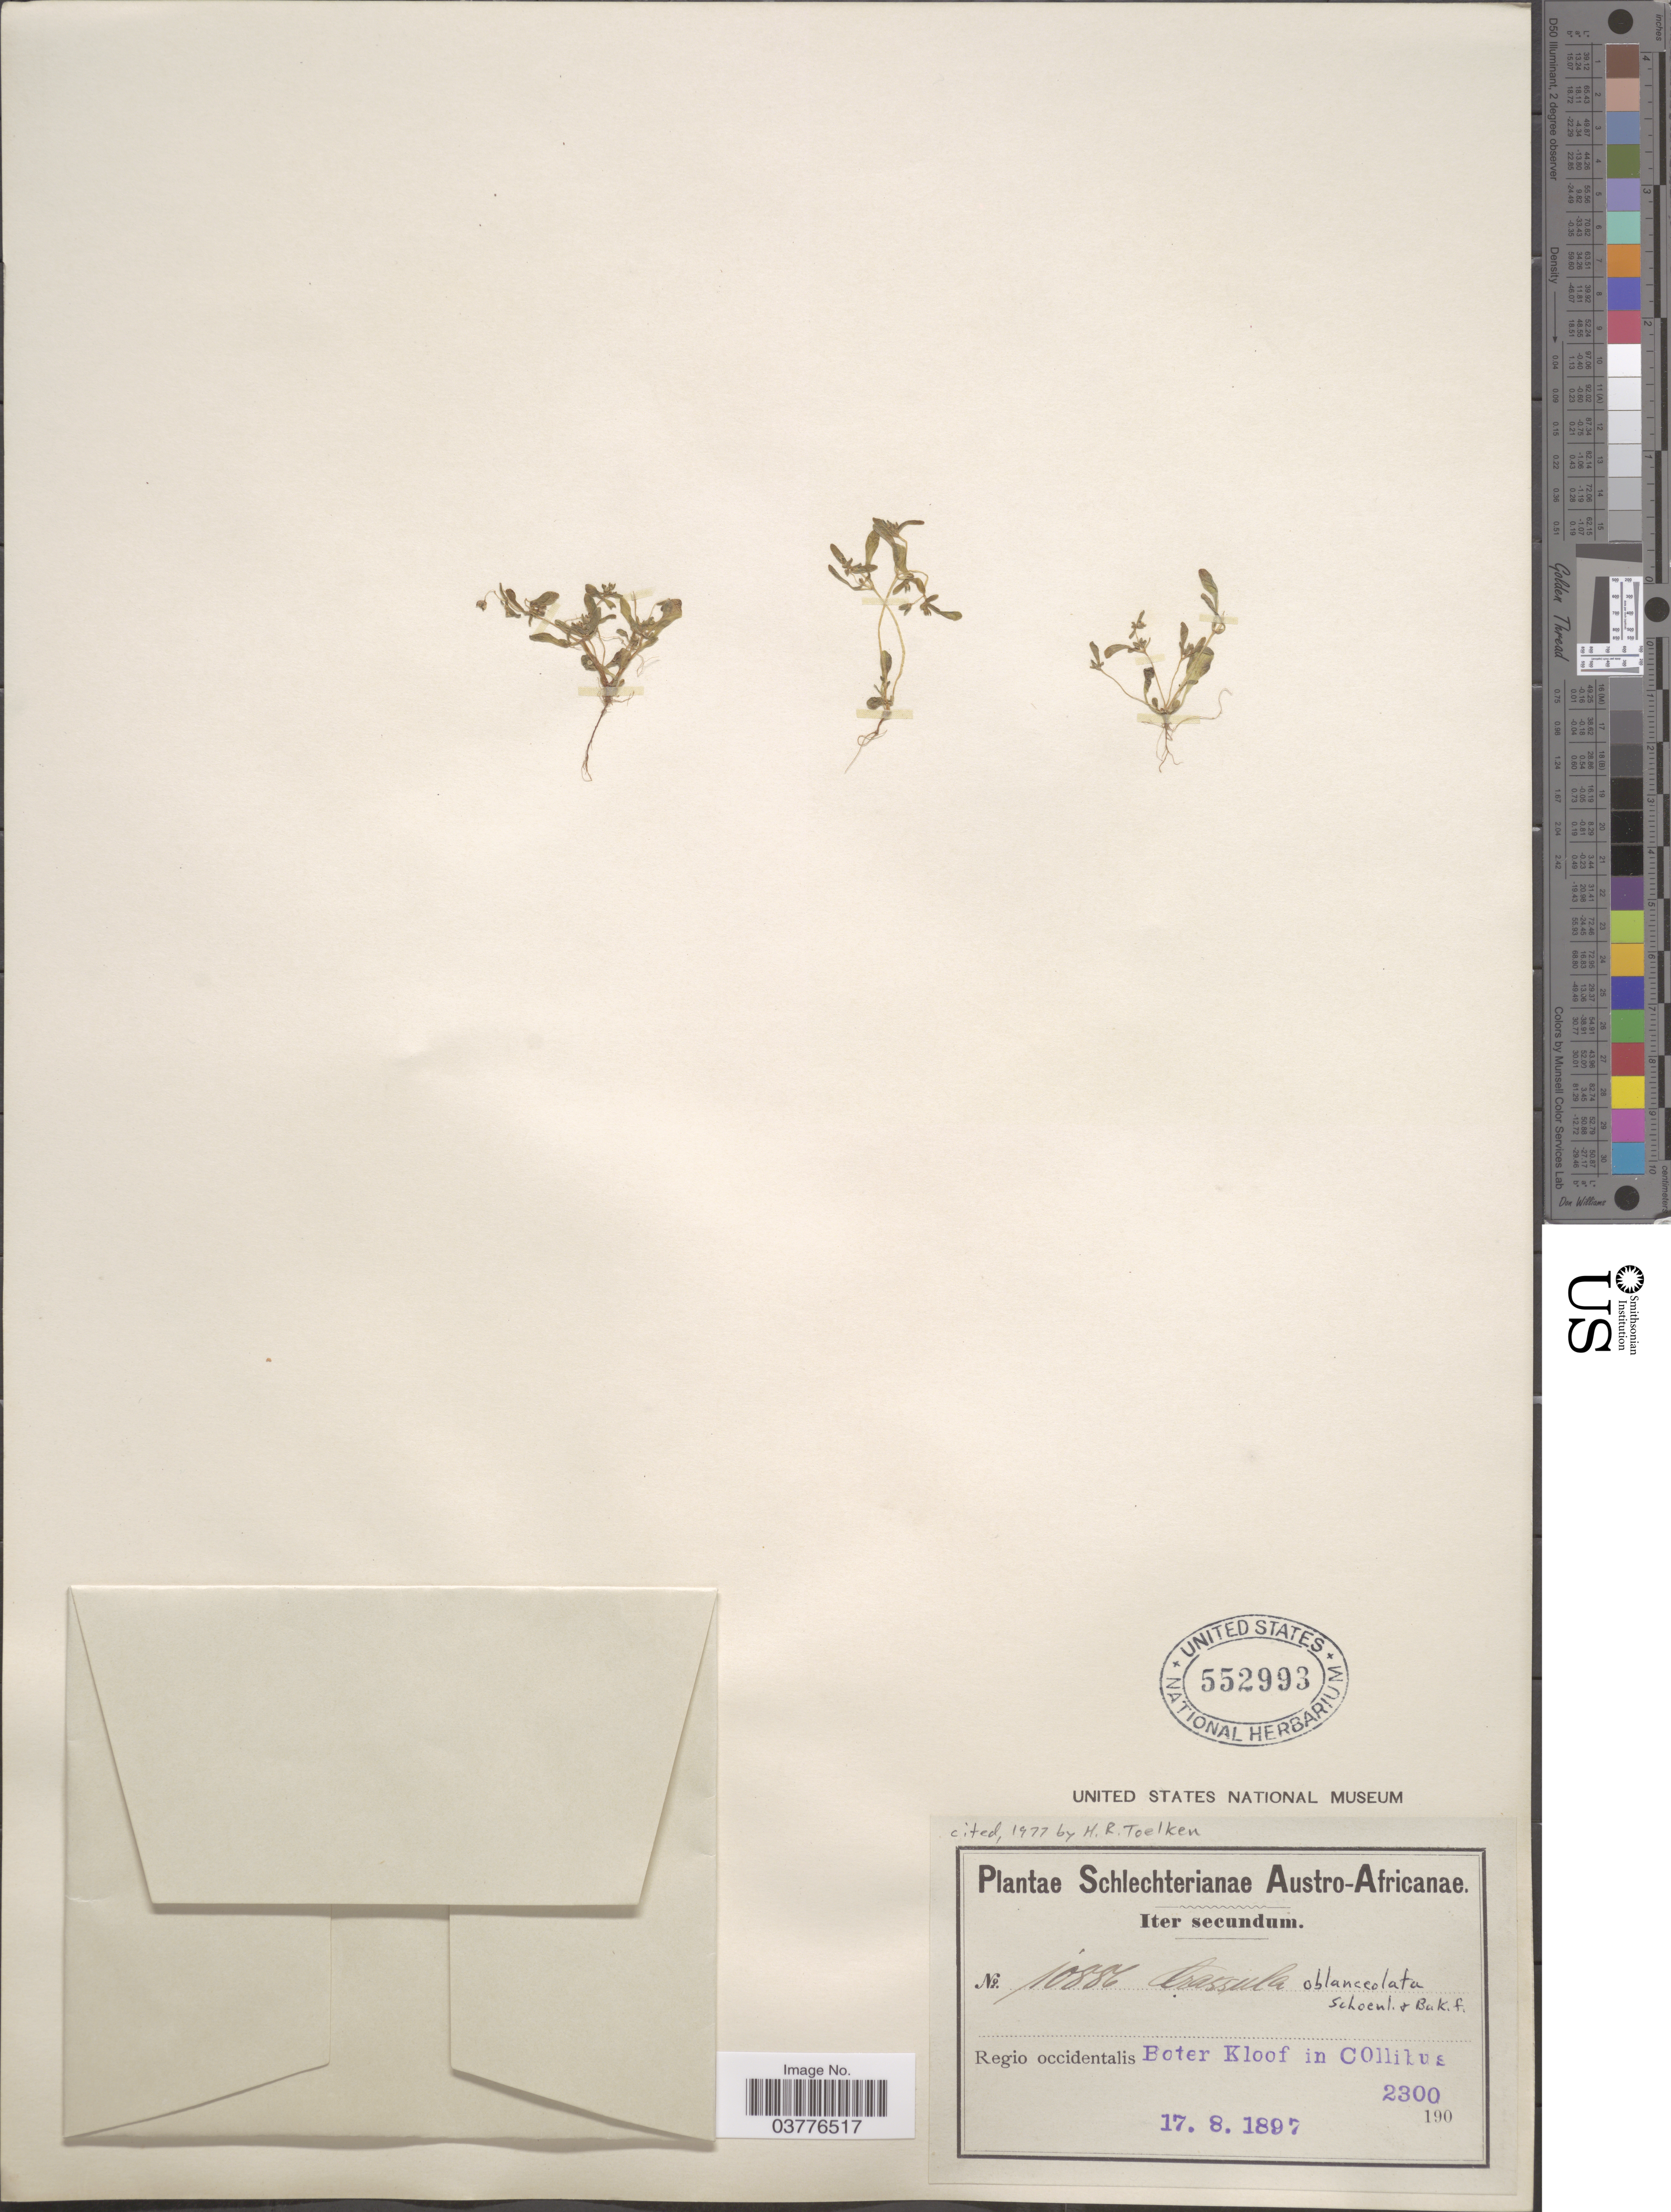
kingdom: Plantae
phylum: Tracheophyta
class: Magnoliopsida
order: Saxifragales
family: Crassulaceae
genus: Crassula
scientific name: Crassula oblanceolata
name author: Schönland & Baker f.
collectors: Schlechter, --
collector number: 10886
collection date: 1897-08-17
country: South Africa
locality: Austro-Africanae. Regio occidentalis. Boter Kloof in Collibus.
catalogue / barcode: US 552993